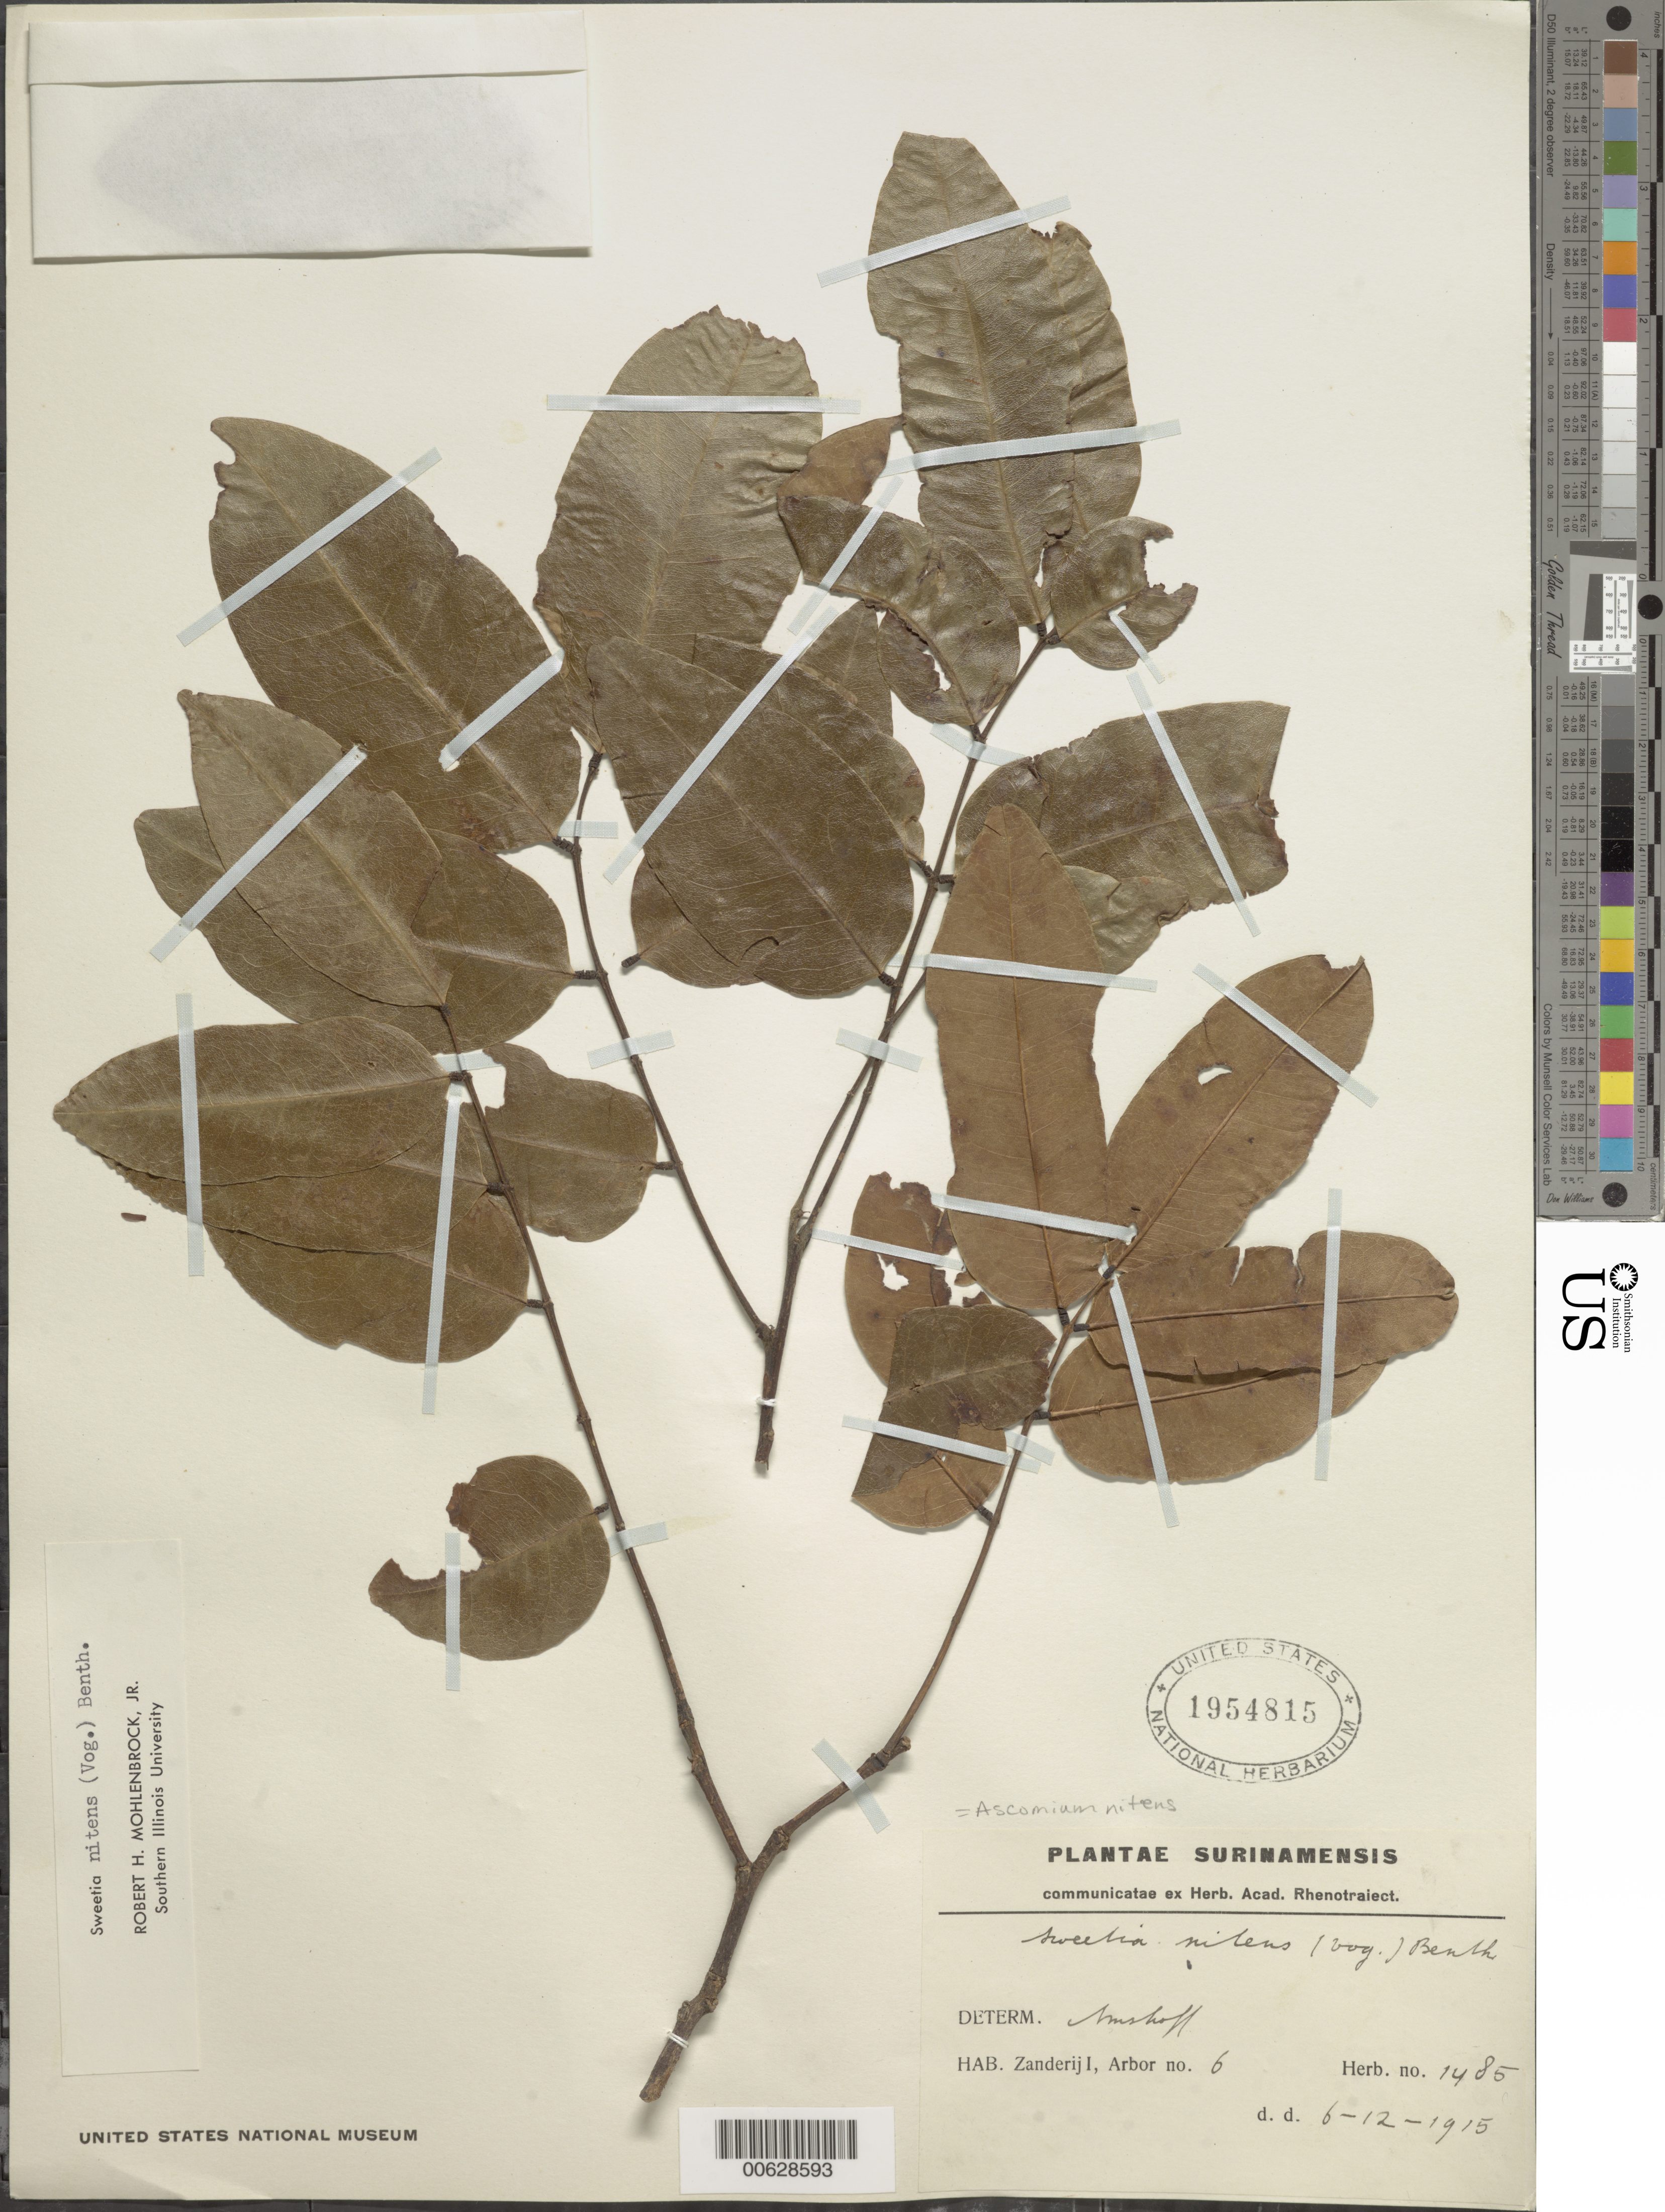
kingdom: Plantae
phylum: Tracheophyta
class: Magnoliopsida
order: Fabales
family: Fabaceae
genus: Acosmium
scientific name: Acosmium nitens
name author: (Vogel) Yakovlev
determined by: Amshoff, G. J. H.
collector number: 1485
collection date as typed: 6-Dec-15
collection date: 1915-12-06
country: Suriname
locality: Zanderij I., Forest Reserve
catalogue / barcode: US 1954815